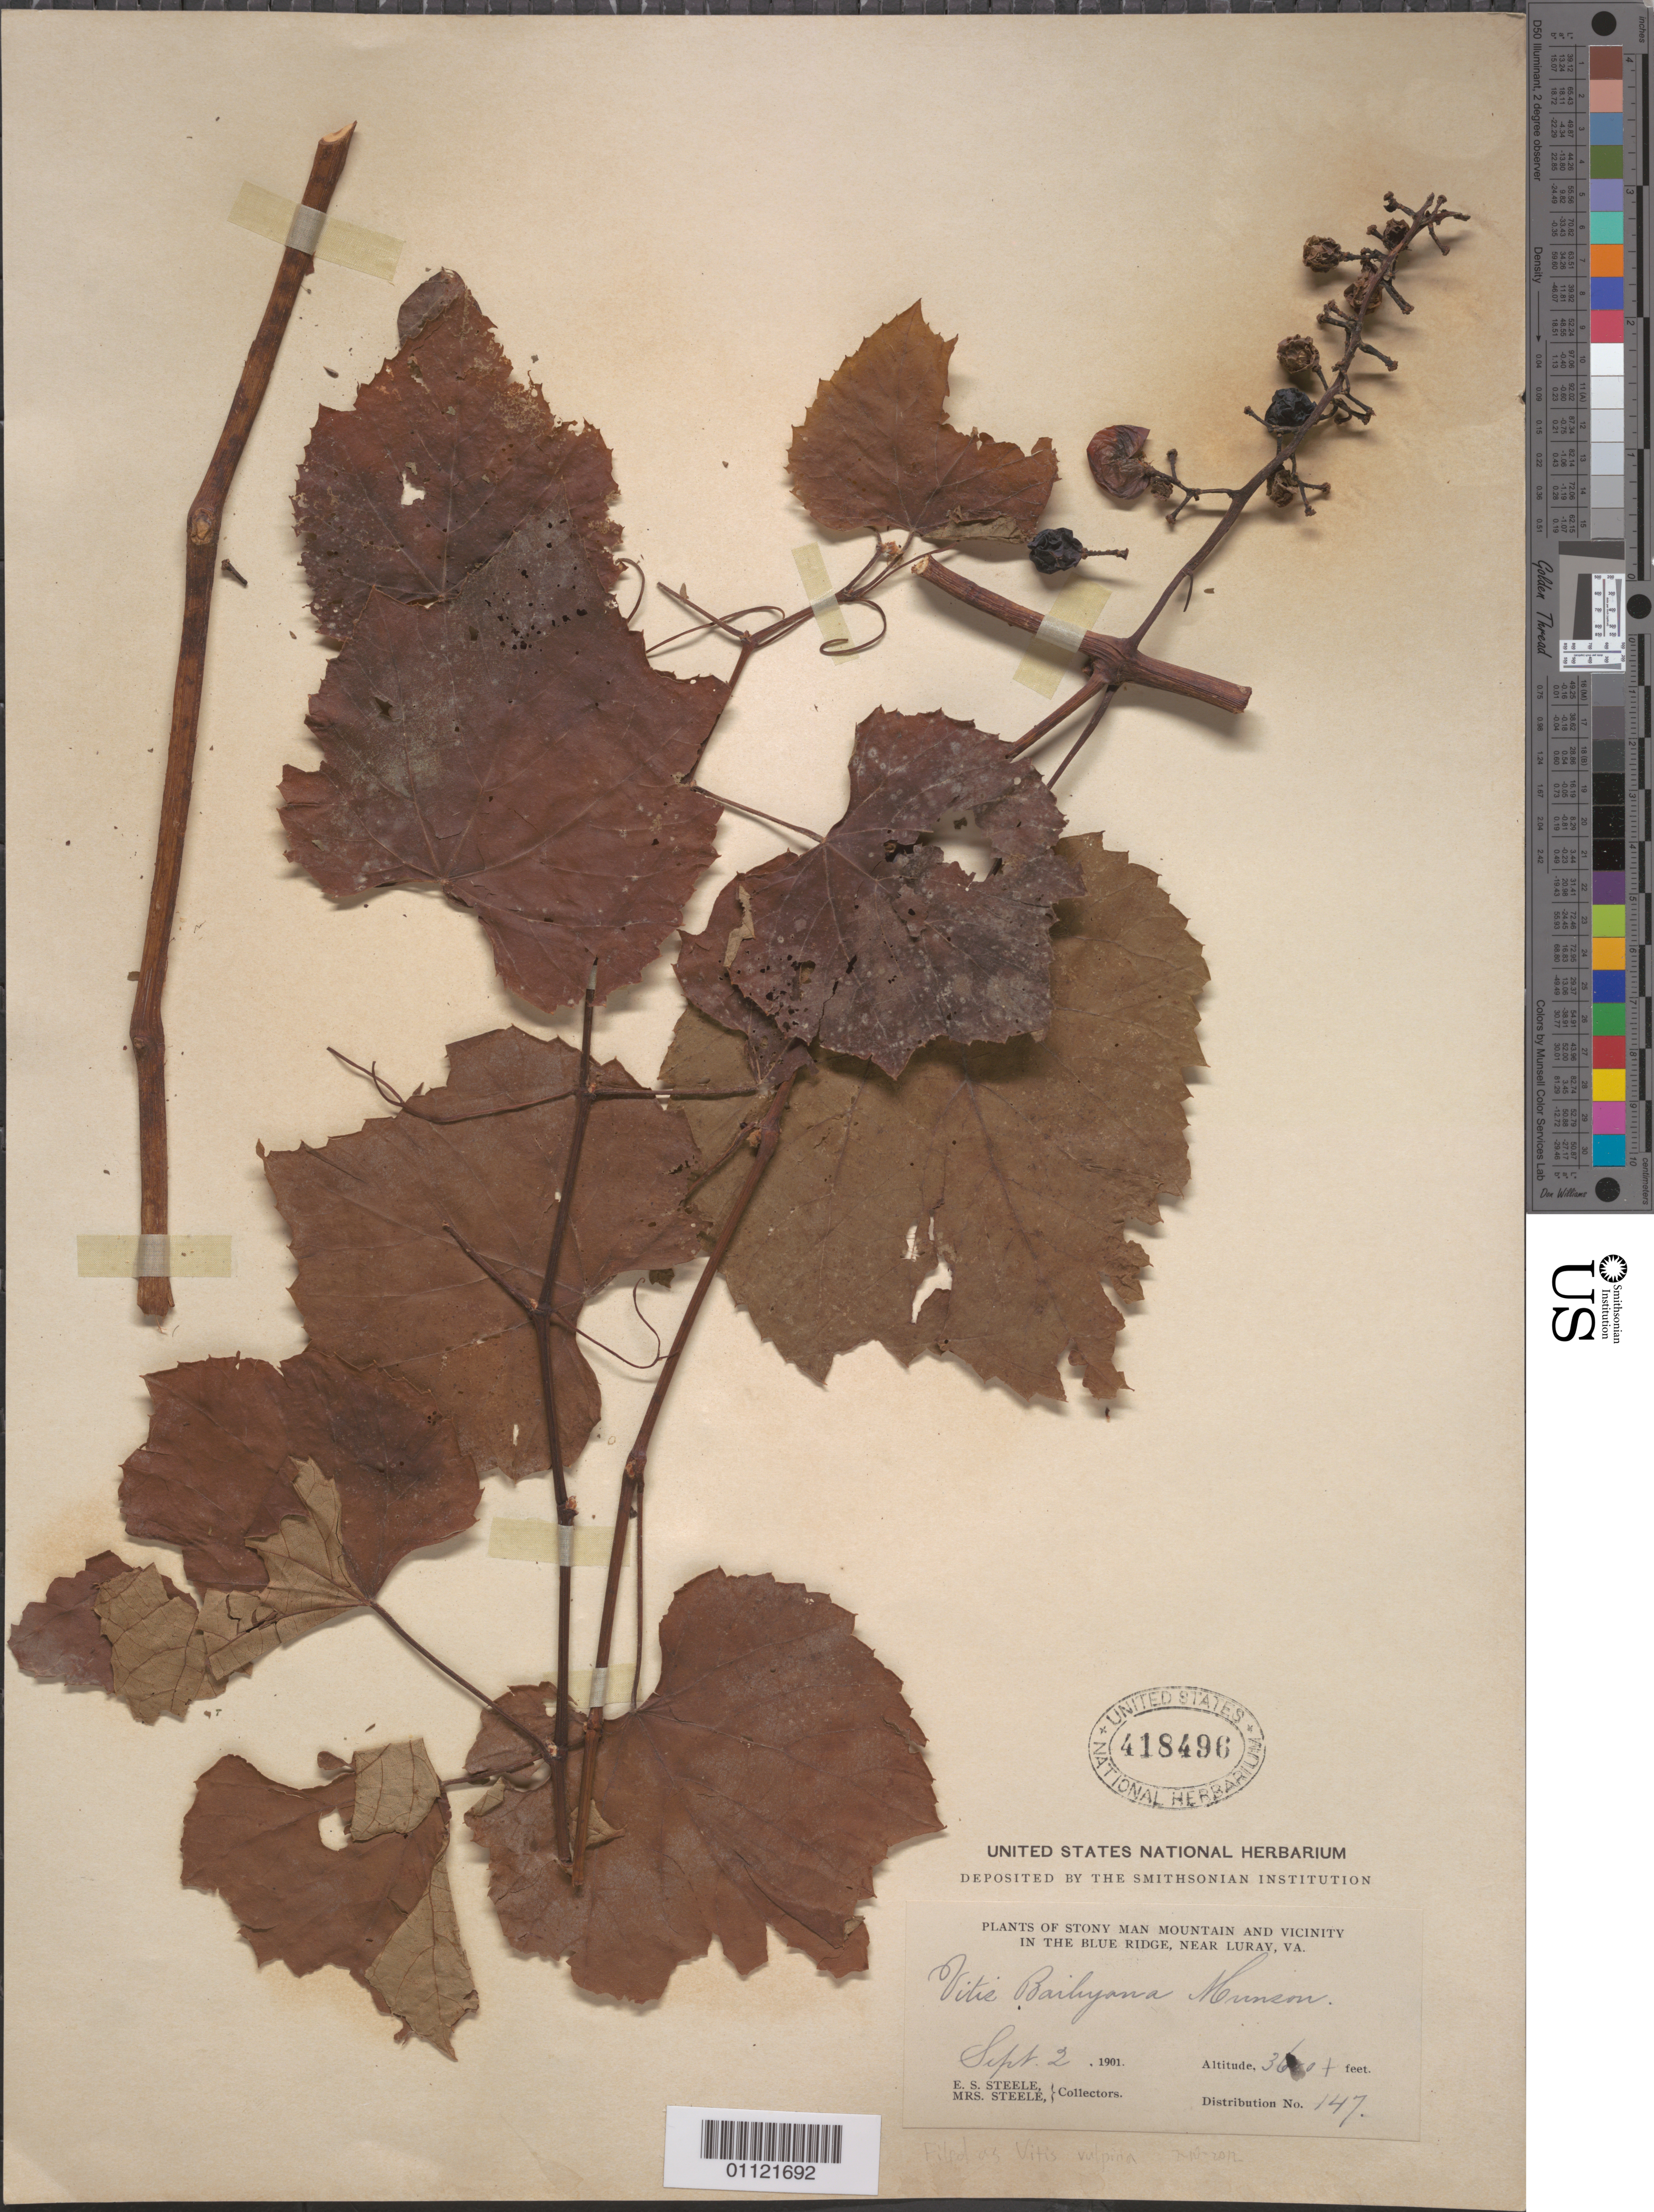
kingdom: Plantae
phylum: Tracheophyta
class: Magnoliopsida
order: Vitales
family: Vitaceae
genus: Vitis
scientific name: Vitis vulpina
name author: L.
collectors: E. Steele & Mrs. E. S. Steele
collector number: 147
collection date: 1901-09-02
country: United States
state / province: Virginia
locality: Stony Man Mountain and vicinity in the Blue Ridge, near Luray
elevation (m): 1109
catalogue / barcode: US 418496